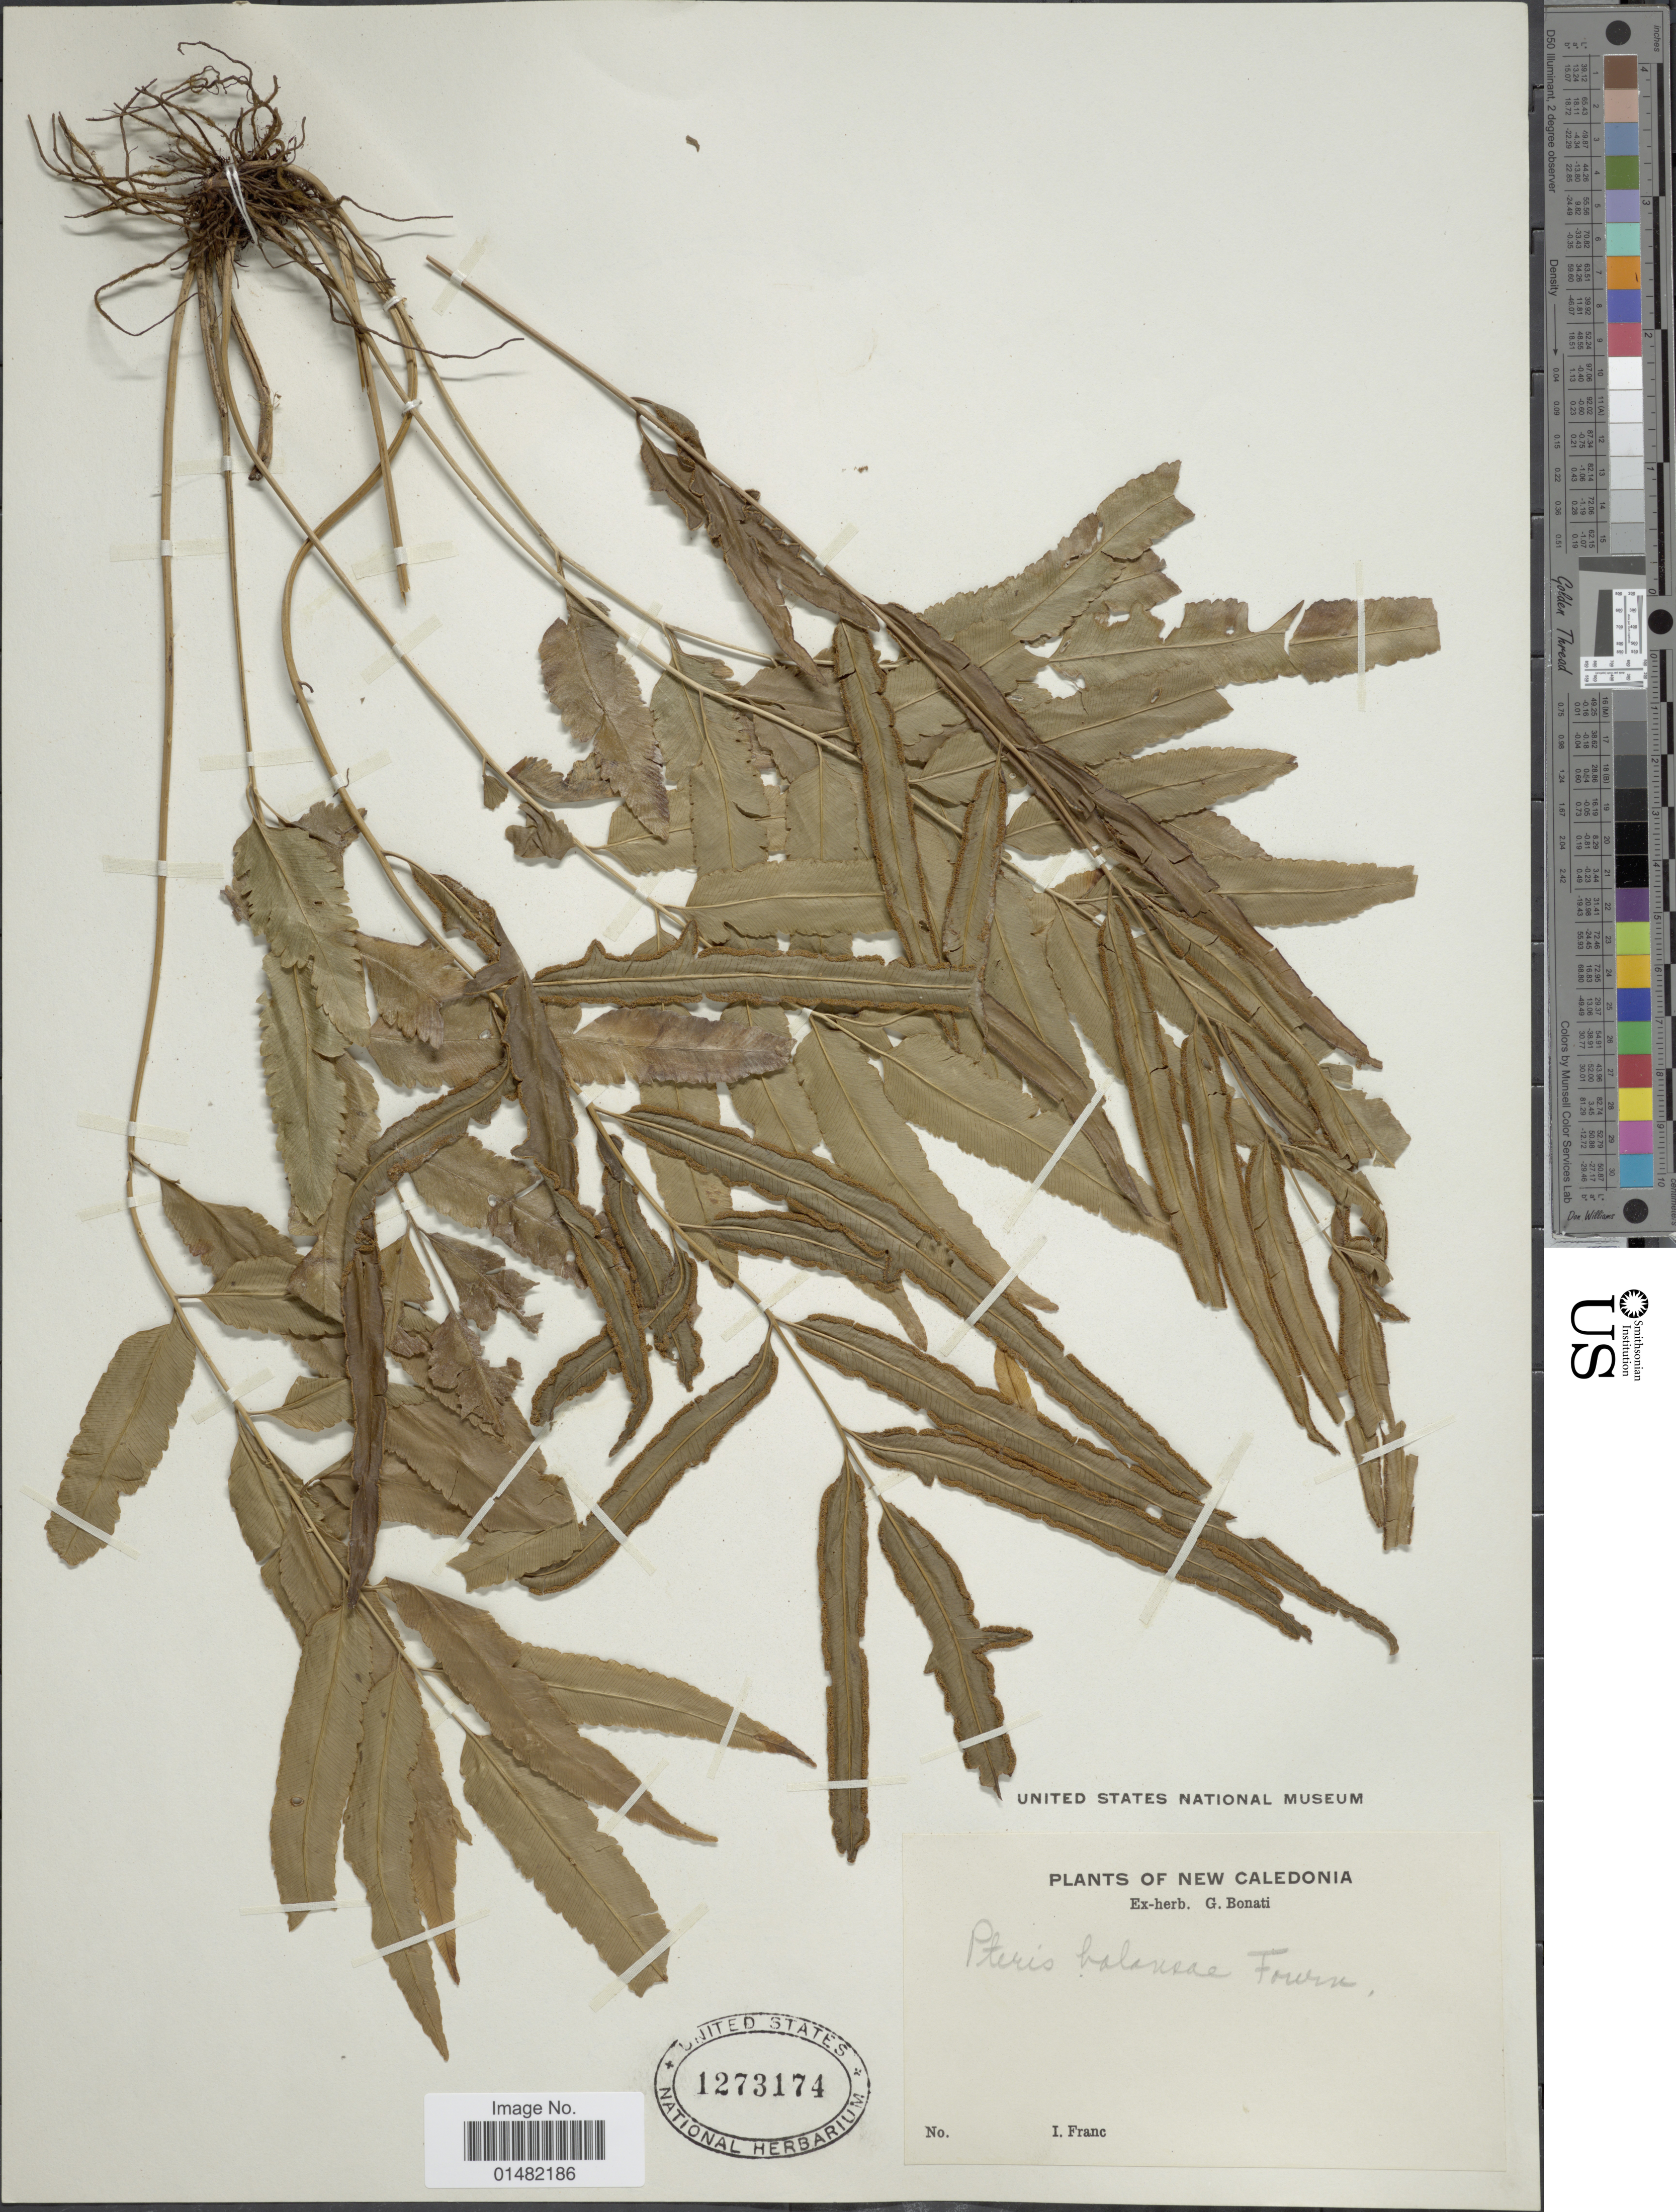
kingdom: Plantae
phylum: Tracheophyta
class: Polypodiopsida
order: Polypodiales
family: Pteridaceae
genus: Pteris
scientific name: Pteris balansae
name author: E. Fourn.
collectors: I. Franc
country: New Caledonia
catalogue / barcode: US 1273174